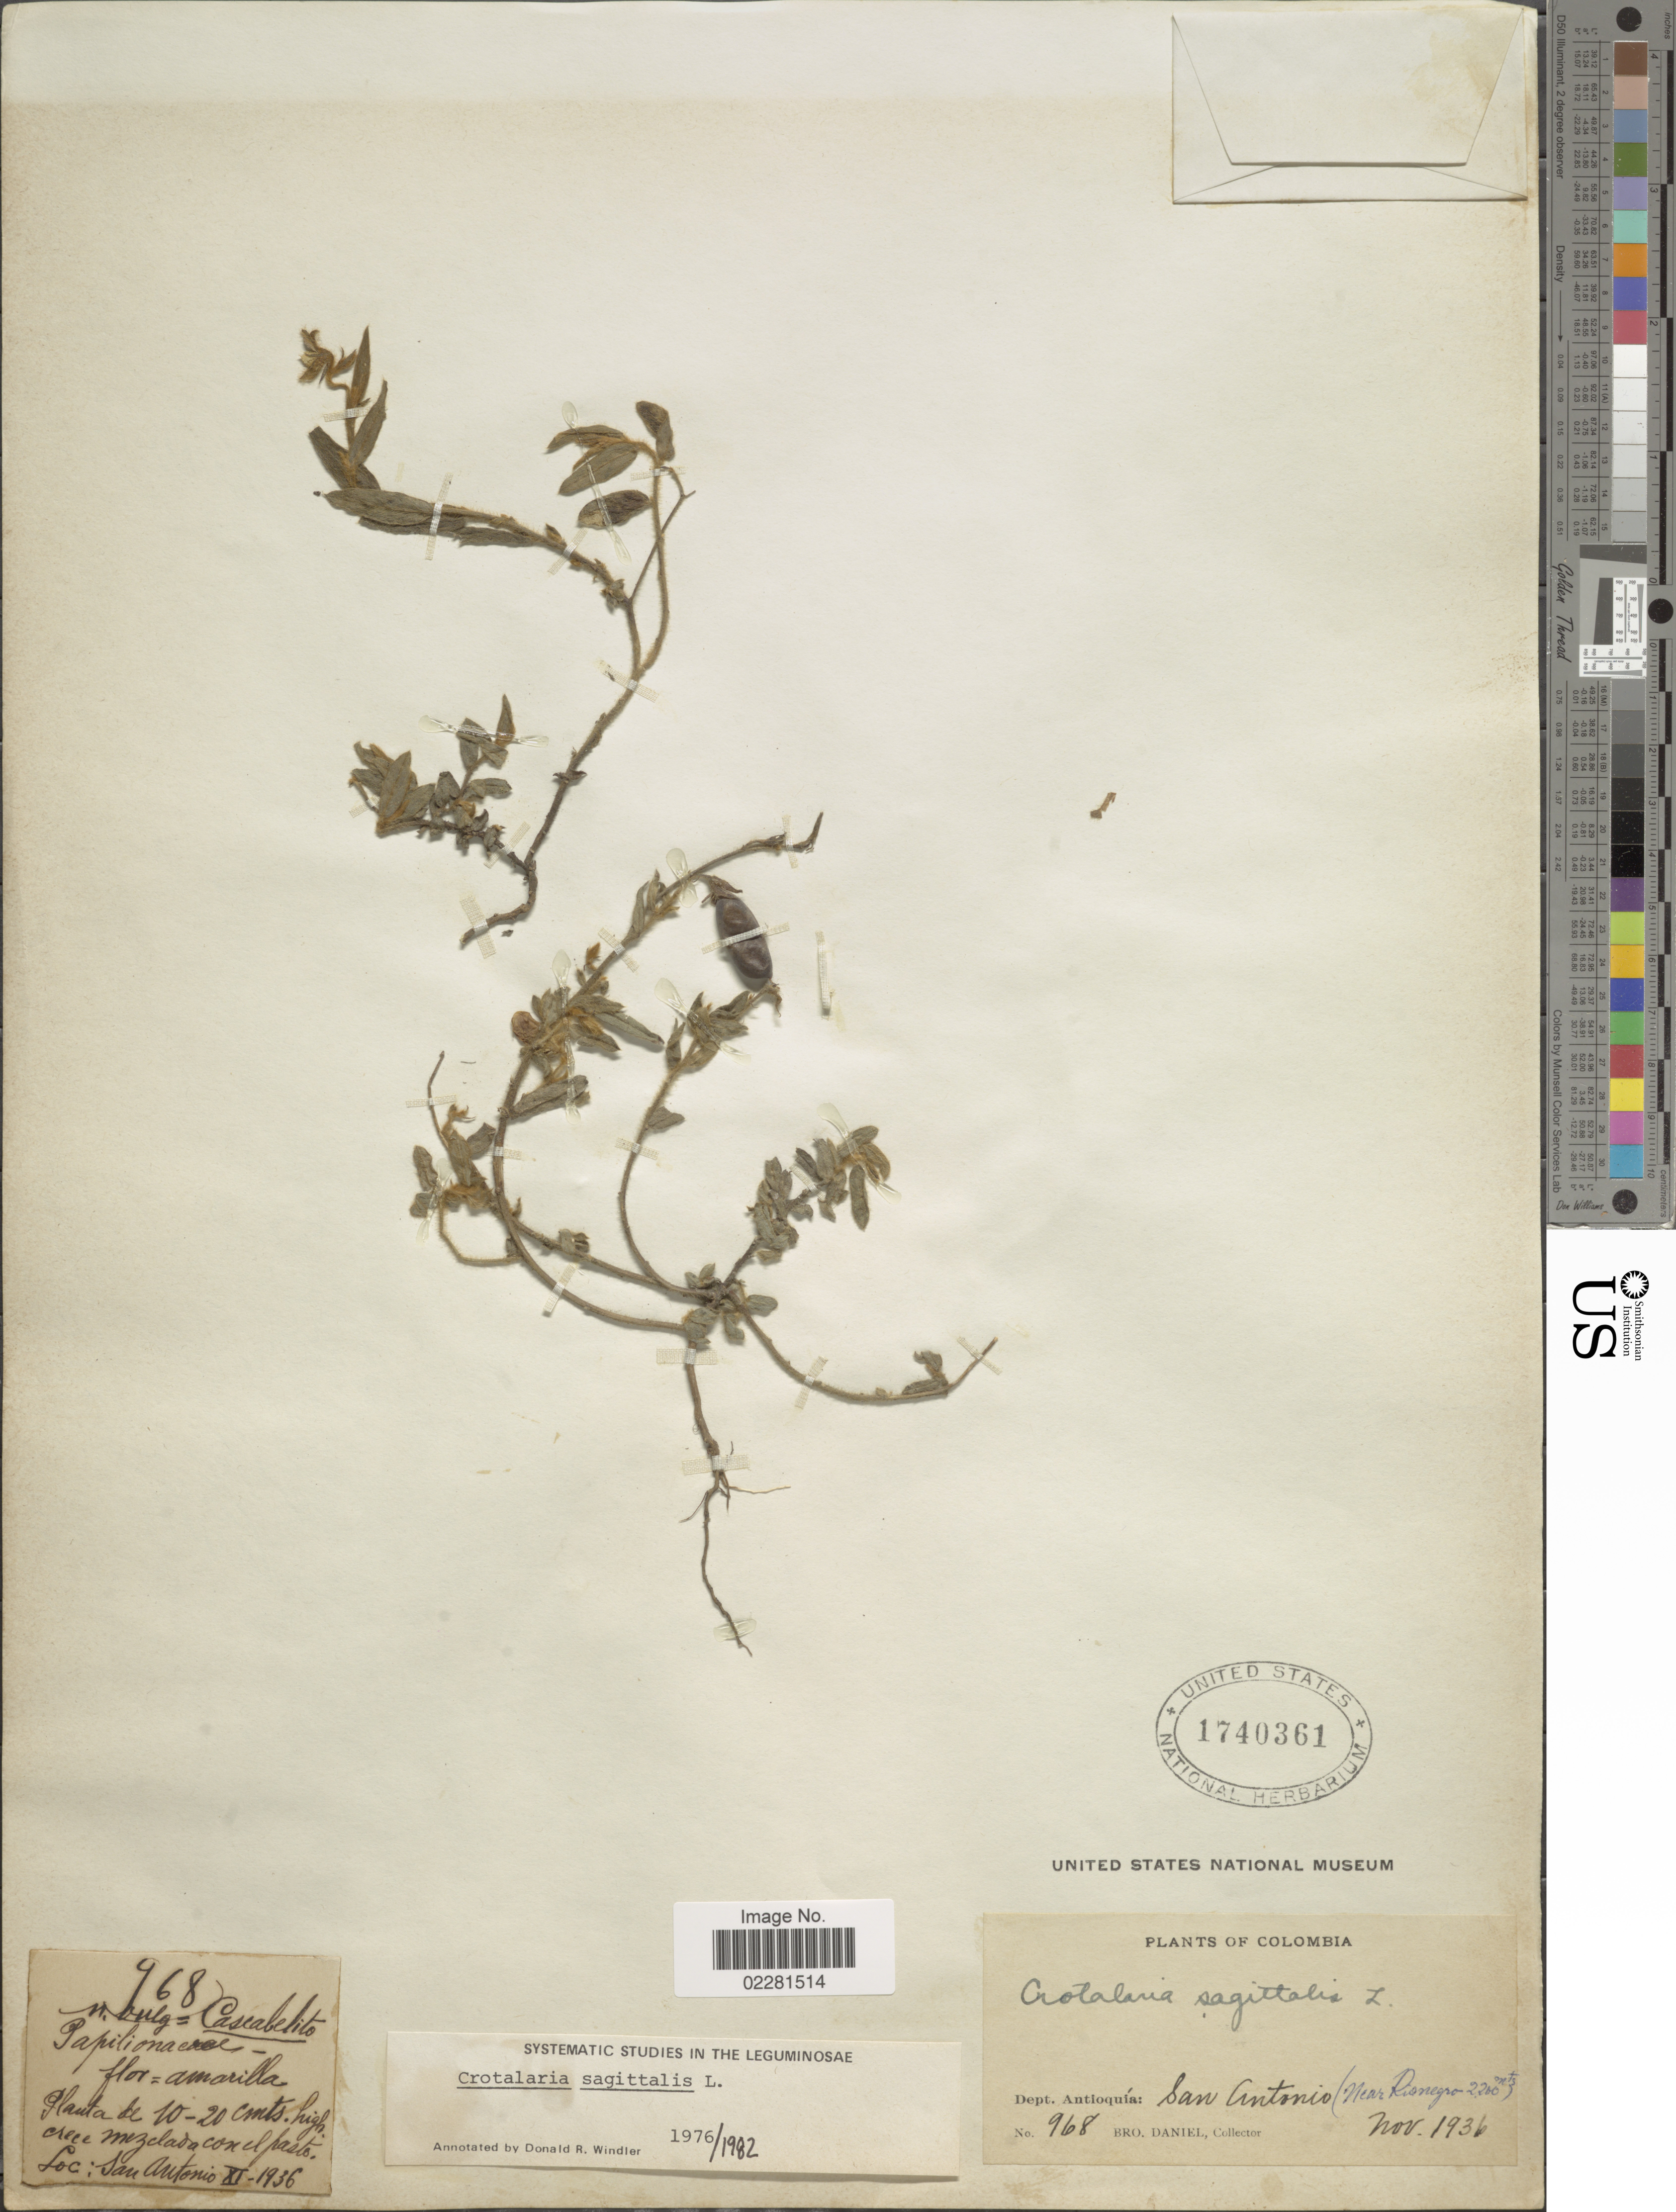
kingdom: Plantae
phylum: Tracheophyta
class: Magnoliopsida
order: Fabales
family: Fabaceae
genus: Crotalaria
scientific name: Crotalaria sagittalis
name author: L.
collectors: Bro. Daniel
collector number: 968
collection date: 1936-11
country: Colombia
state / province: Antioquia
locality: San Antonio (near Rionegro)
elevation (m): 2200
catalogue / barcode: US 1740361